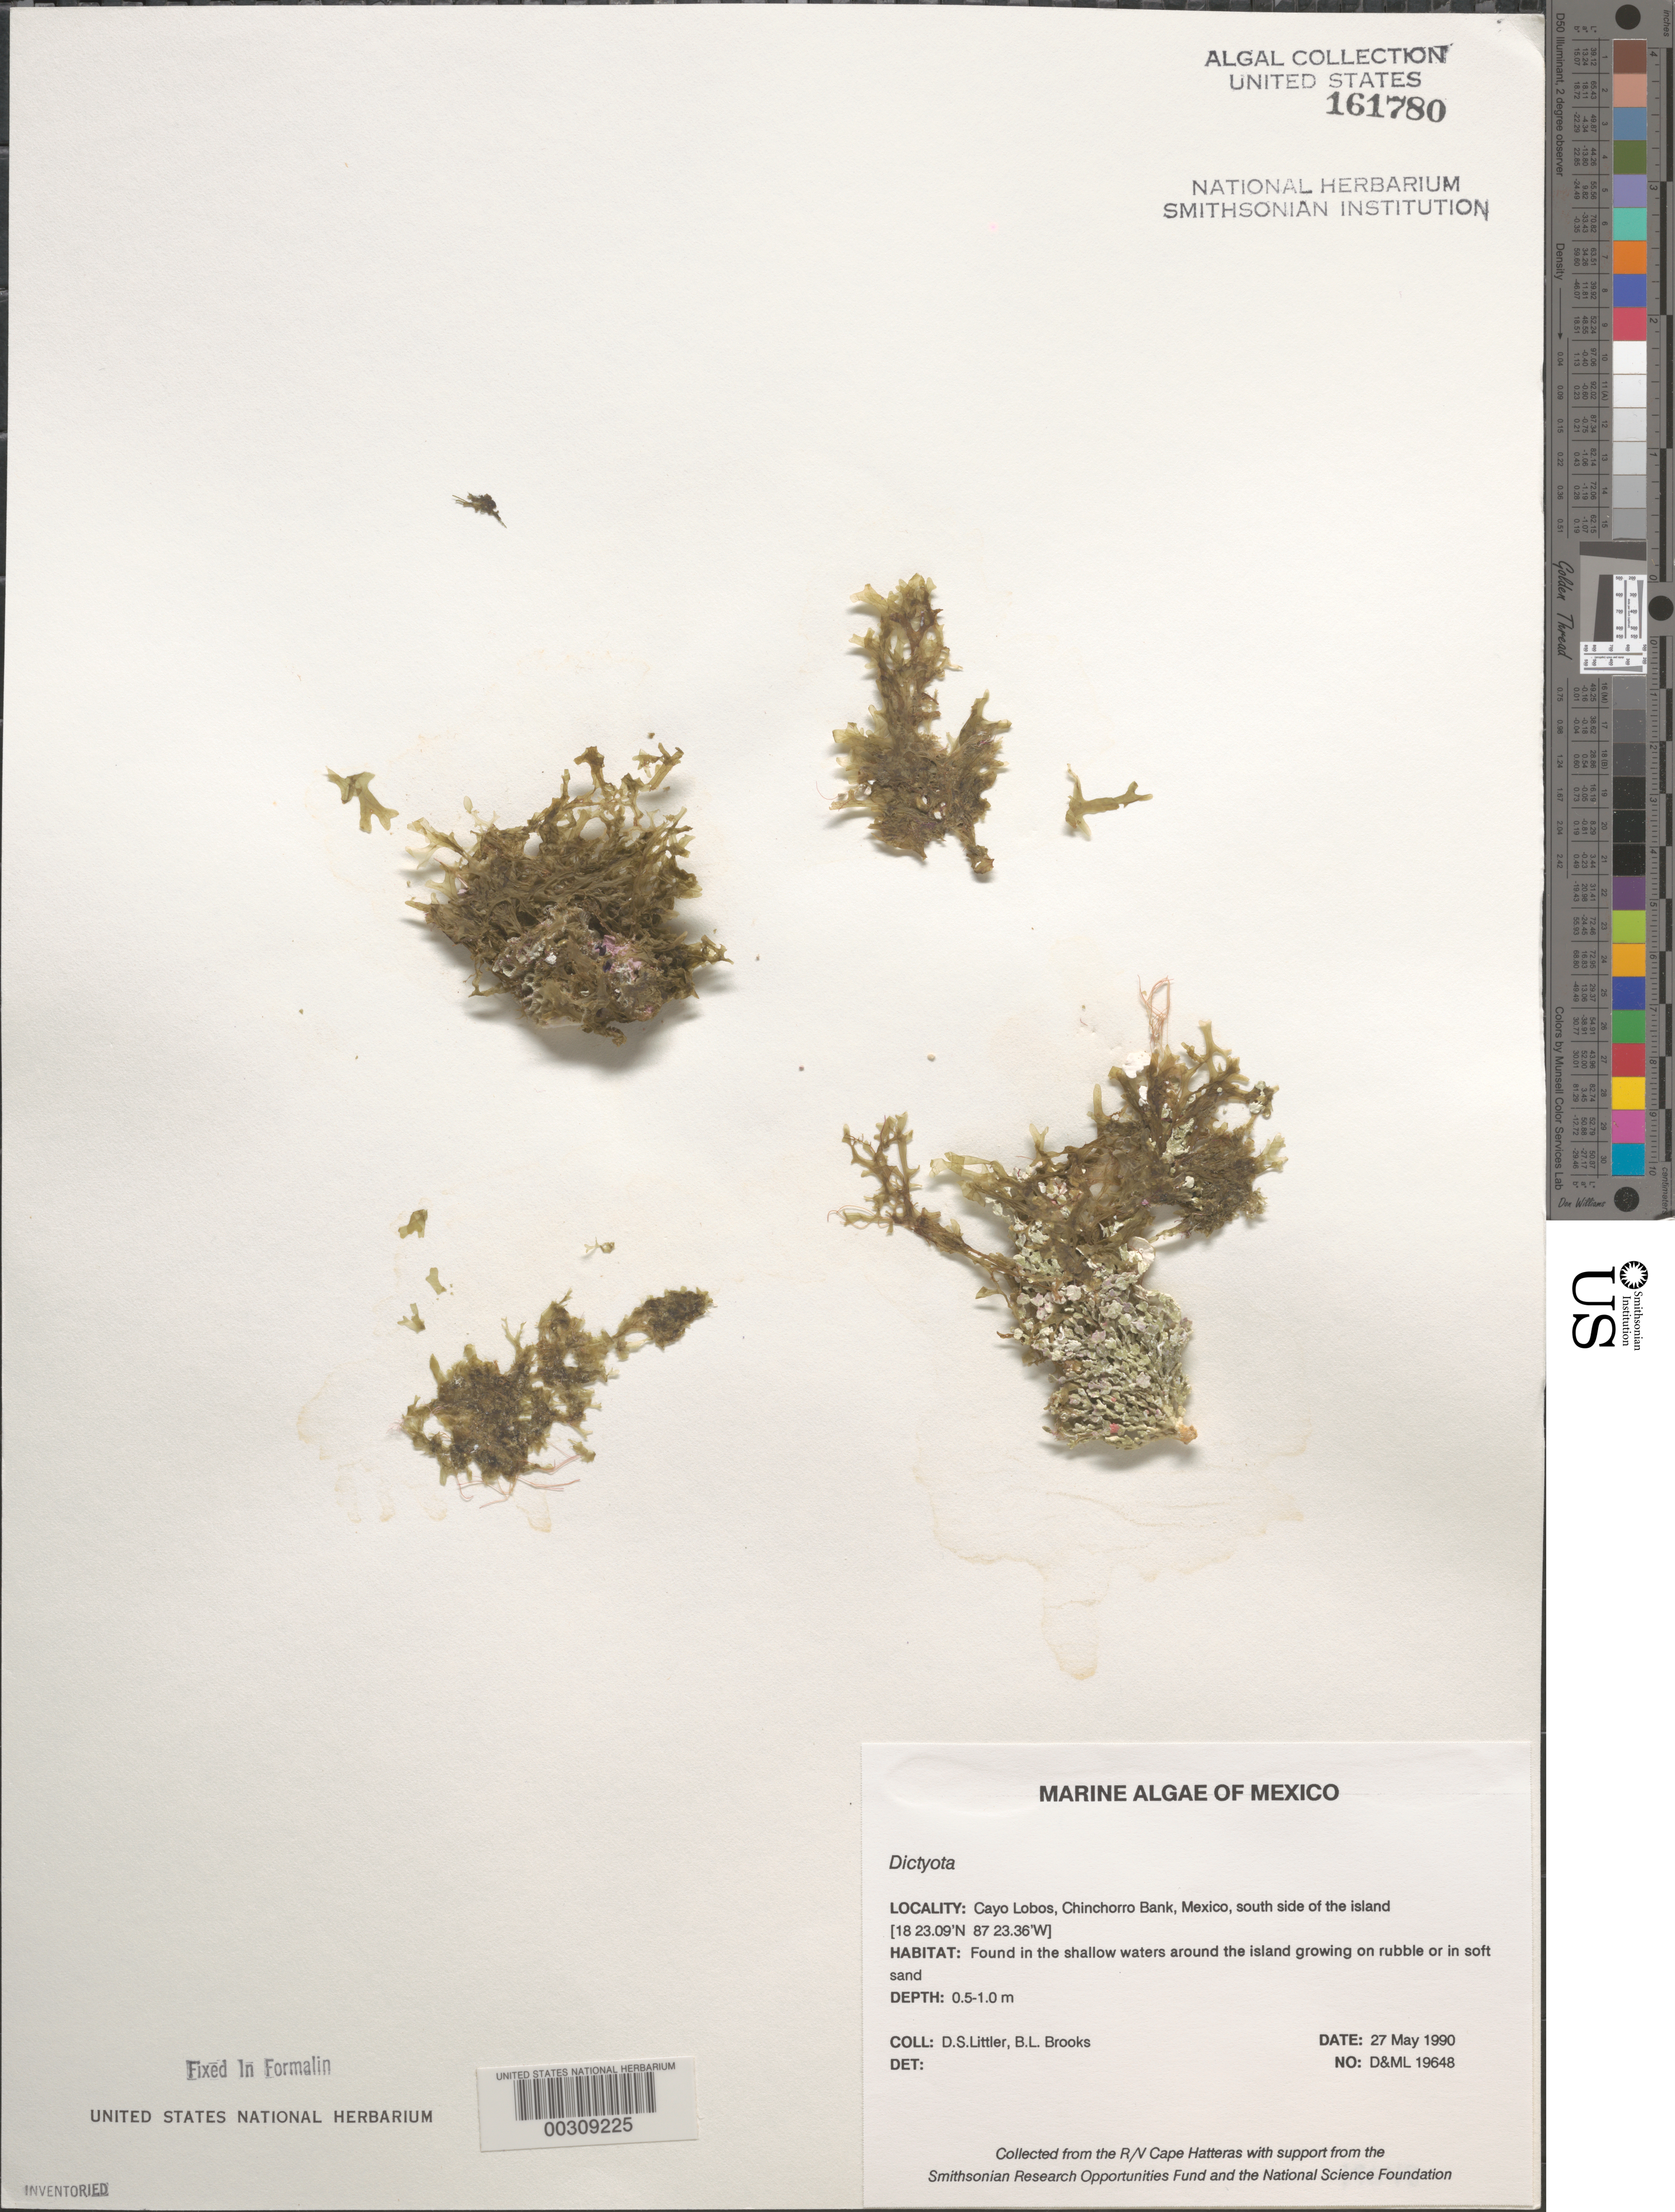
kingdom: Chromista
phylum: Ochrophyta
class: Phaeophyceae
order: Dictyotales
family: Dictyotaceae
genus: Dictyota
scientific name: Dictyota sp.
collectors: D. S. Littler & B. Brooks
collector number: D&ML 19648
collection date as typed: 27 May 1990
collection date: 1990-05-27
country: Mexico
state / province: Quintana Roo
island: Cayo Lobos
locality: Chinchorro Bank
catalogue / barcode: US 161780